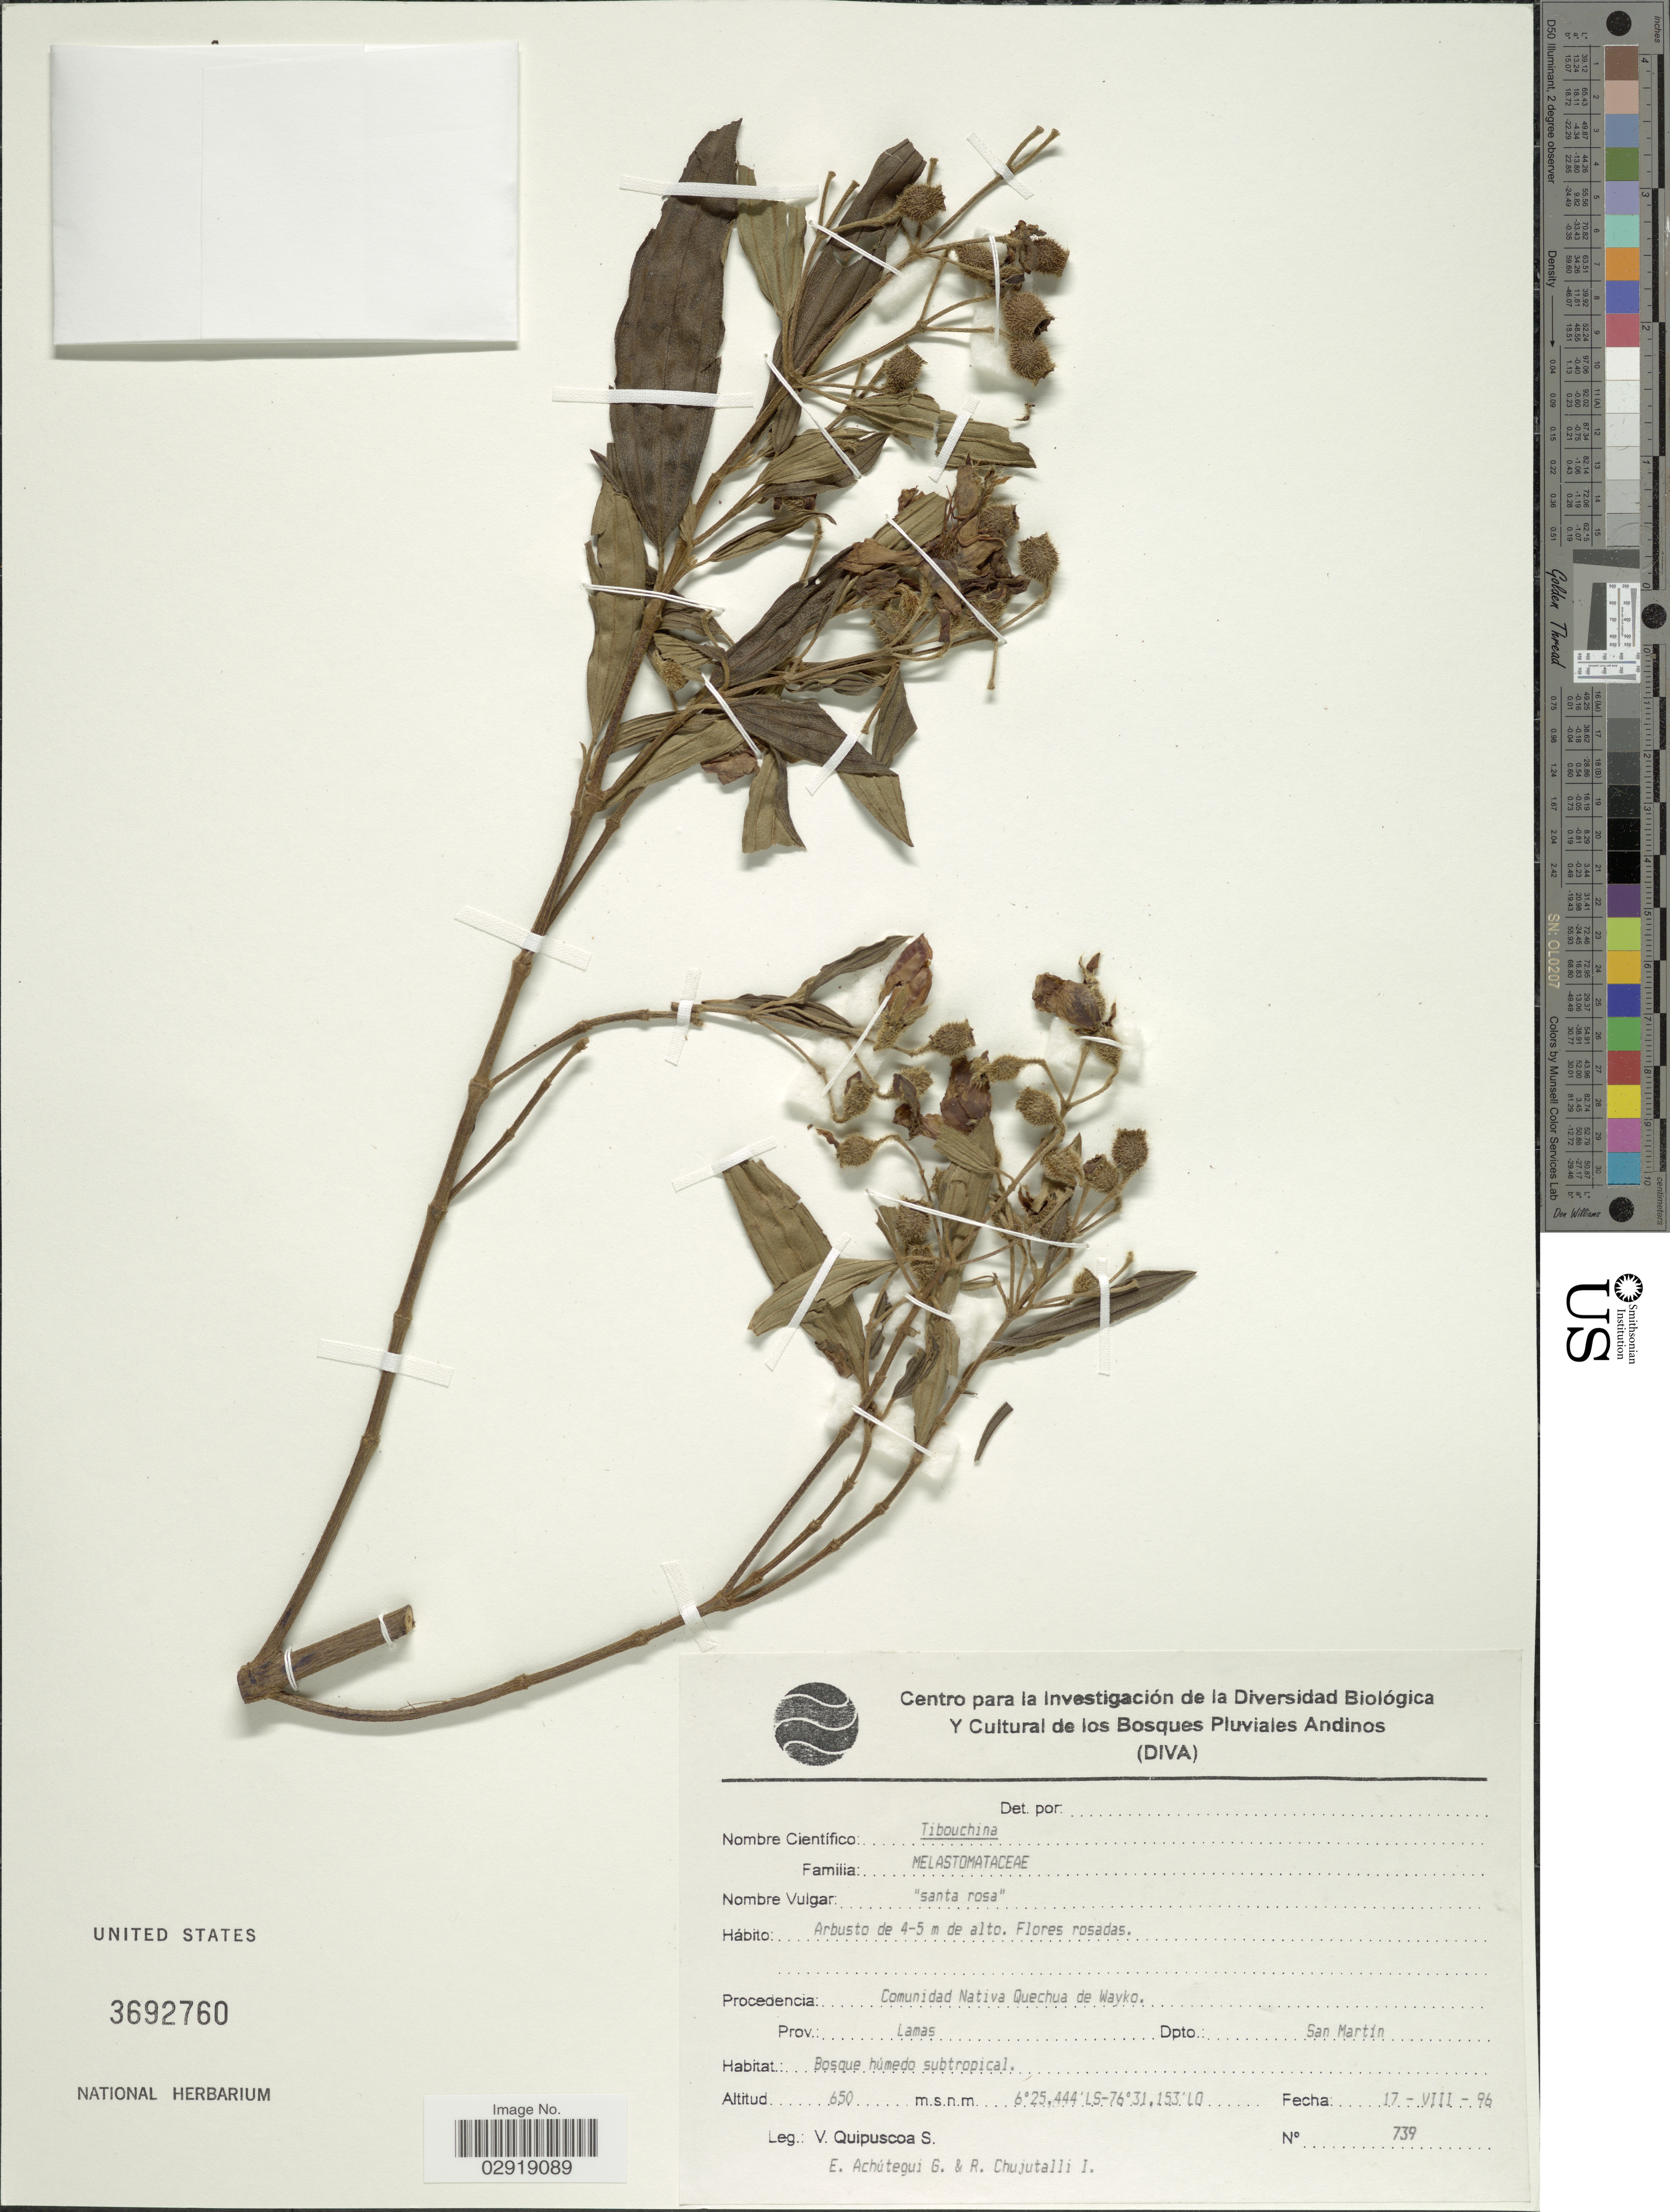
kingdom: Plantae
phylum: Tracheophyta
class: Magnoliopsida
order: Myrtales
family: Melastomataceae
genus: Pleroma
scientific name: Pleroma sp.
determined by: Michelangeli, F. A.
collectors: V. Quipuscoa S., E. Achútegui G. & R. Chujutalli I.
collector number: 739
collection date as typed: Transcribed d/m/y: 17/8/96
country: Peru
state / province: San Martín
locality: Comunidad Nativa Quechua de Wayko. Prov.: Lamas. Dpto.: San Martin.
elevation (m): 650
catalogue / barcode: US 3692760